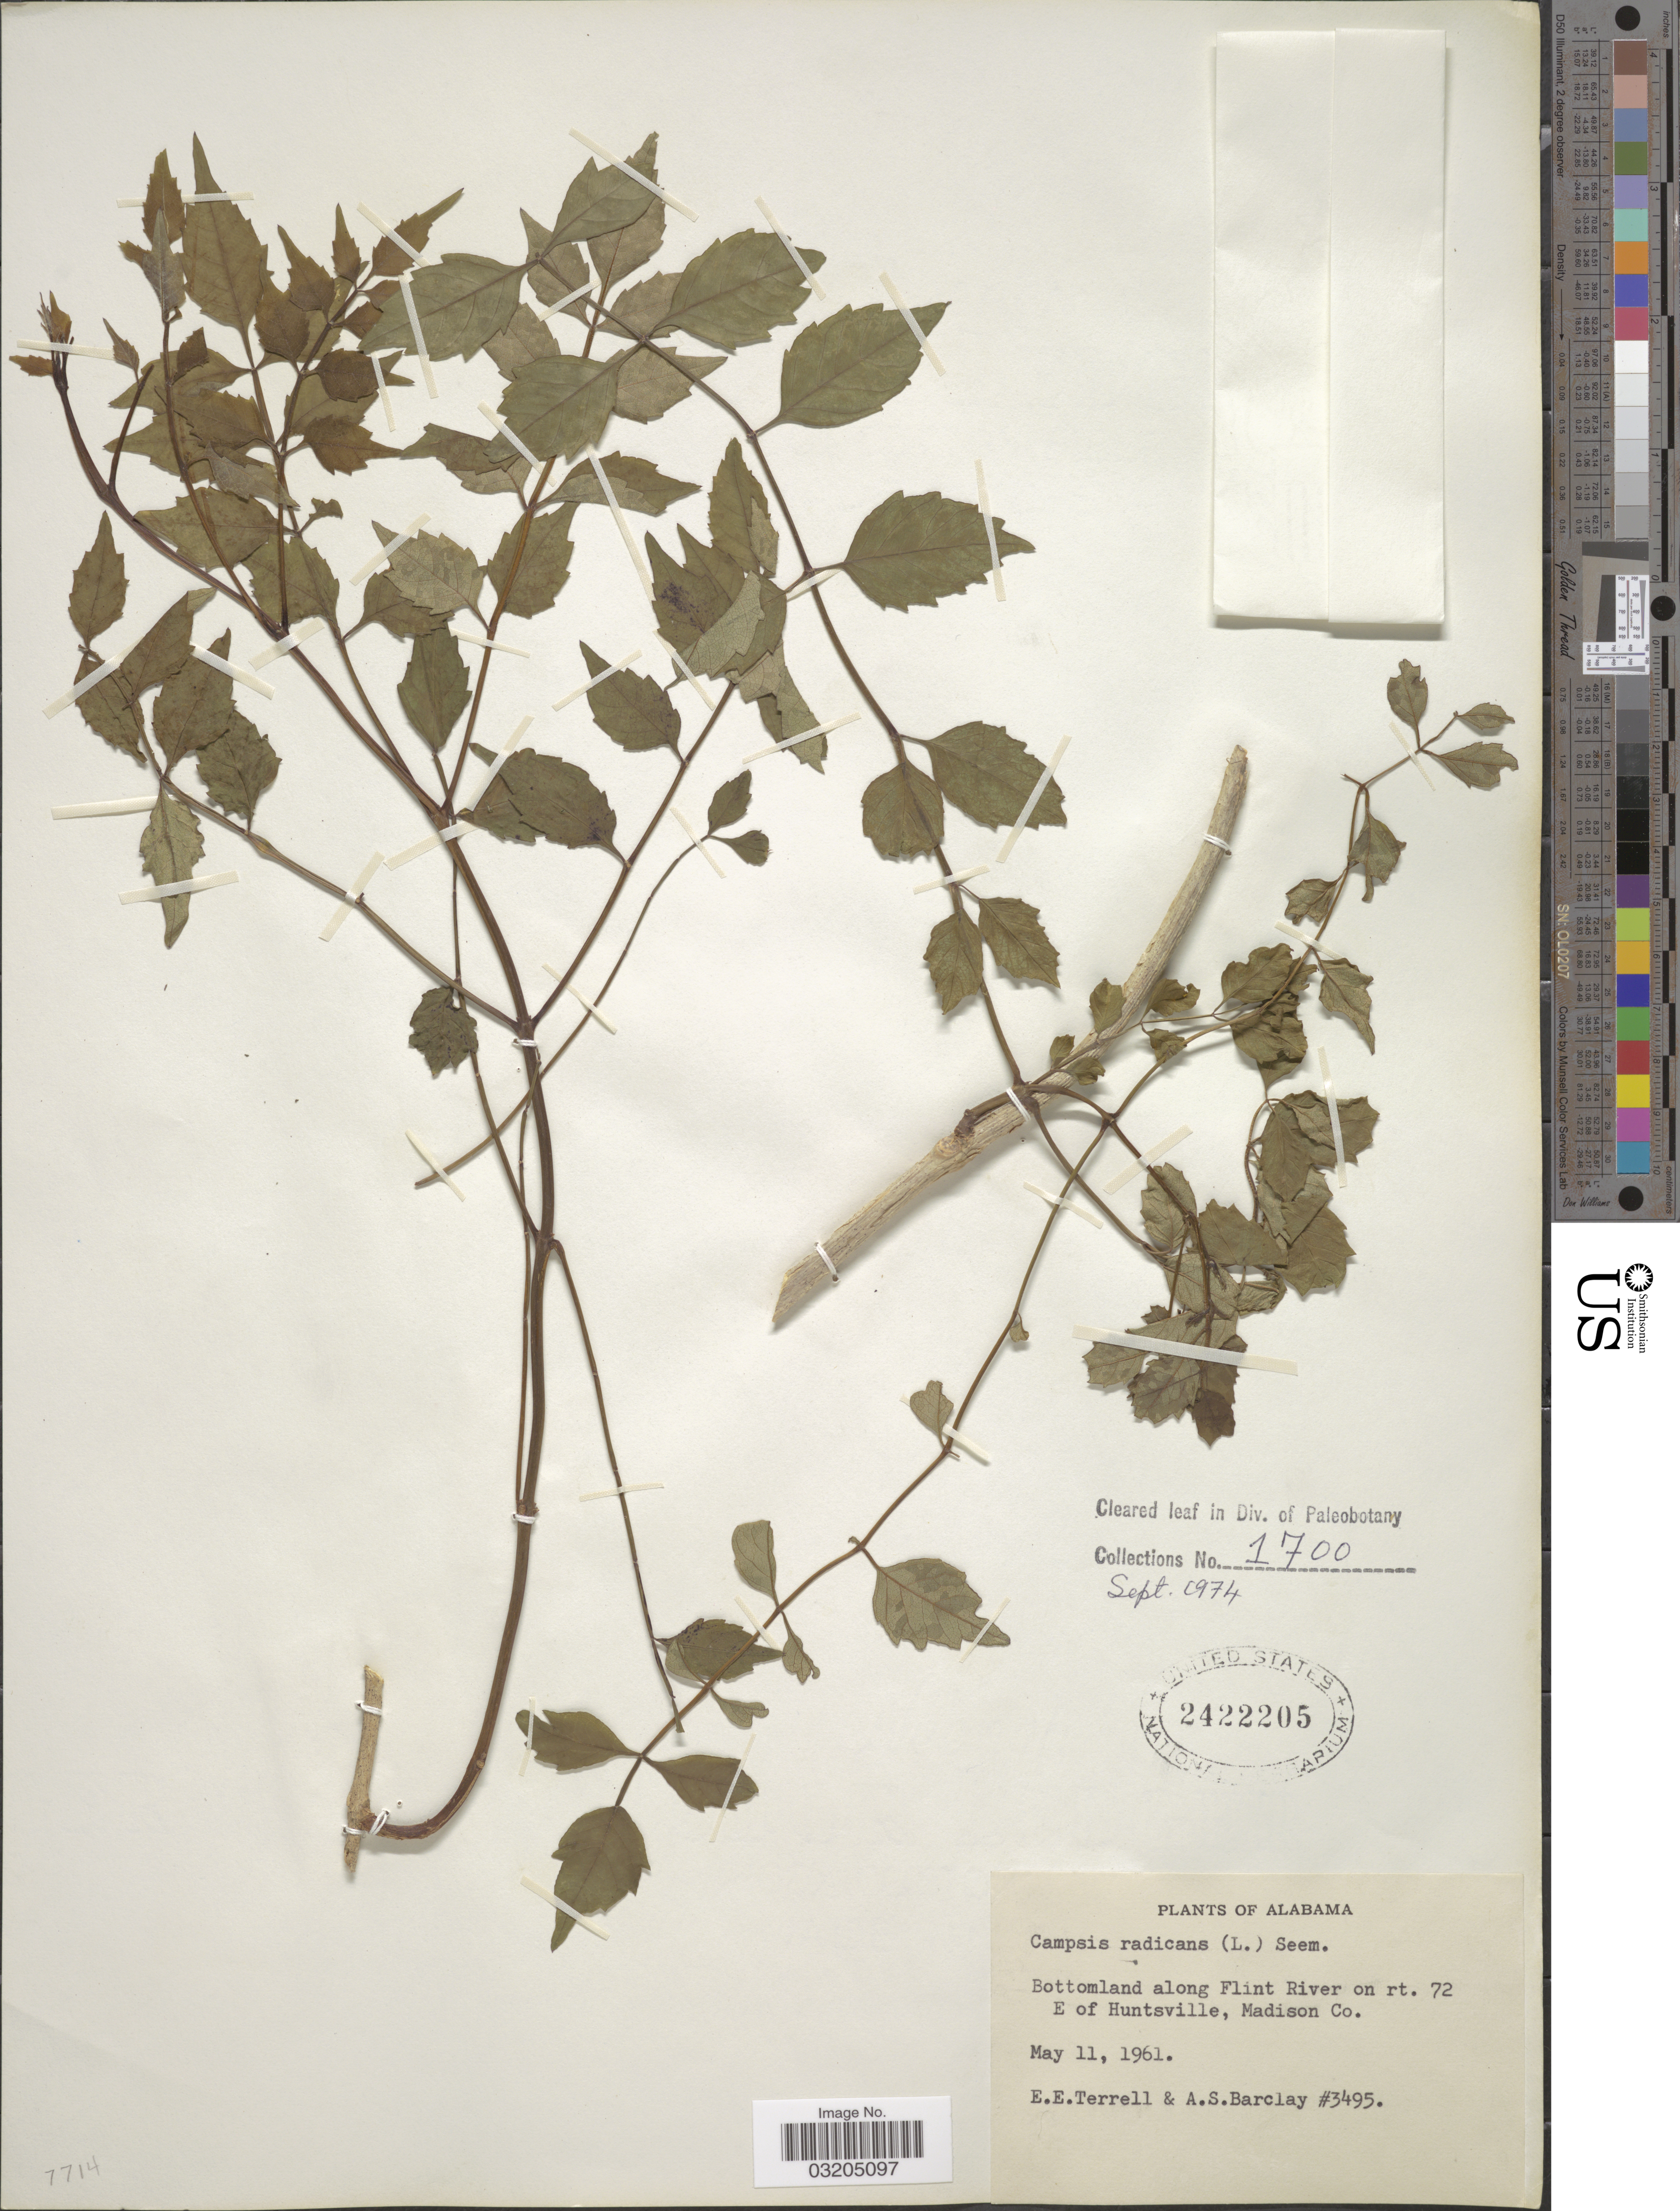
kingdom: Plantae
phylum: Tracheophyta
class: Magnoliopsida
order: Lamiales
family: Bignoniaceae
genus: Campsis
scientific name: Campsis radicans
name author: (L.) Seem.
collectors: E. E. Terrell & A. S. Barclay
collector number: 3495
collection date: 1961-05-11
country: United States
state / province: Alabama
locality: Bottomland along Flint River on rt. 72, E of Huntsville, Madison Co.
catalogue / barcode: US 2422205